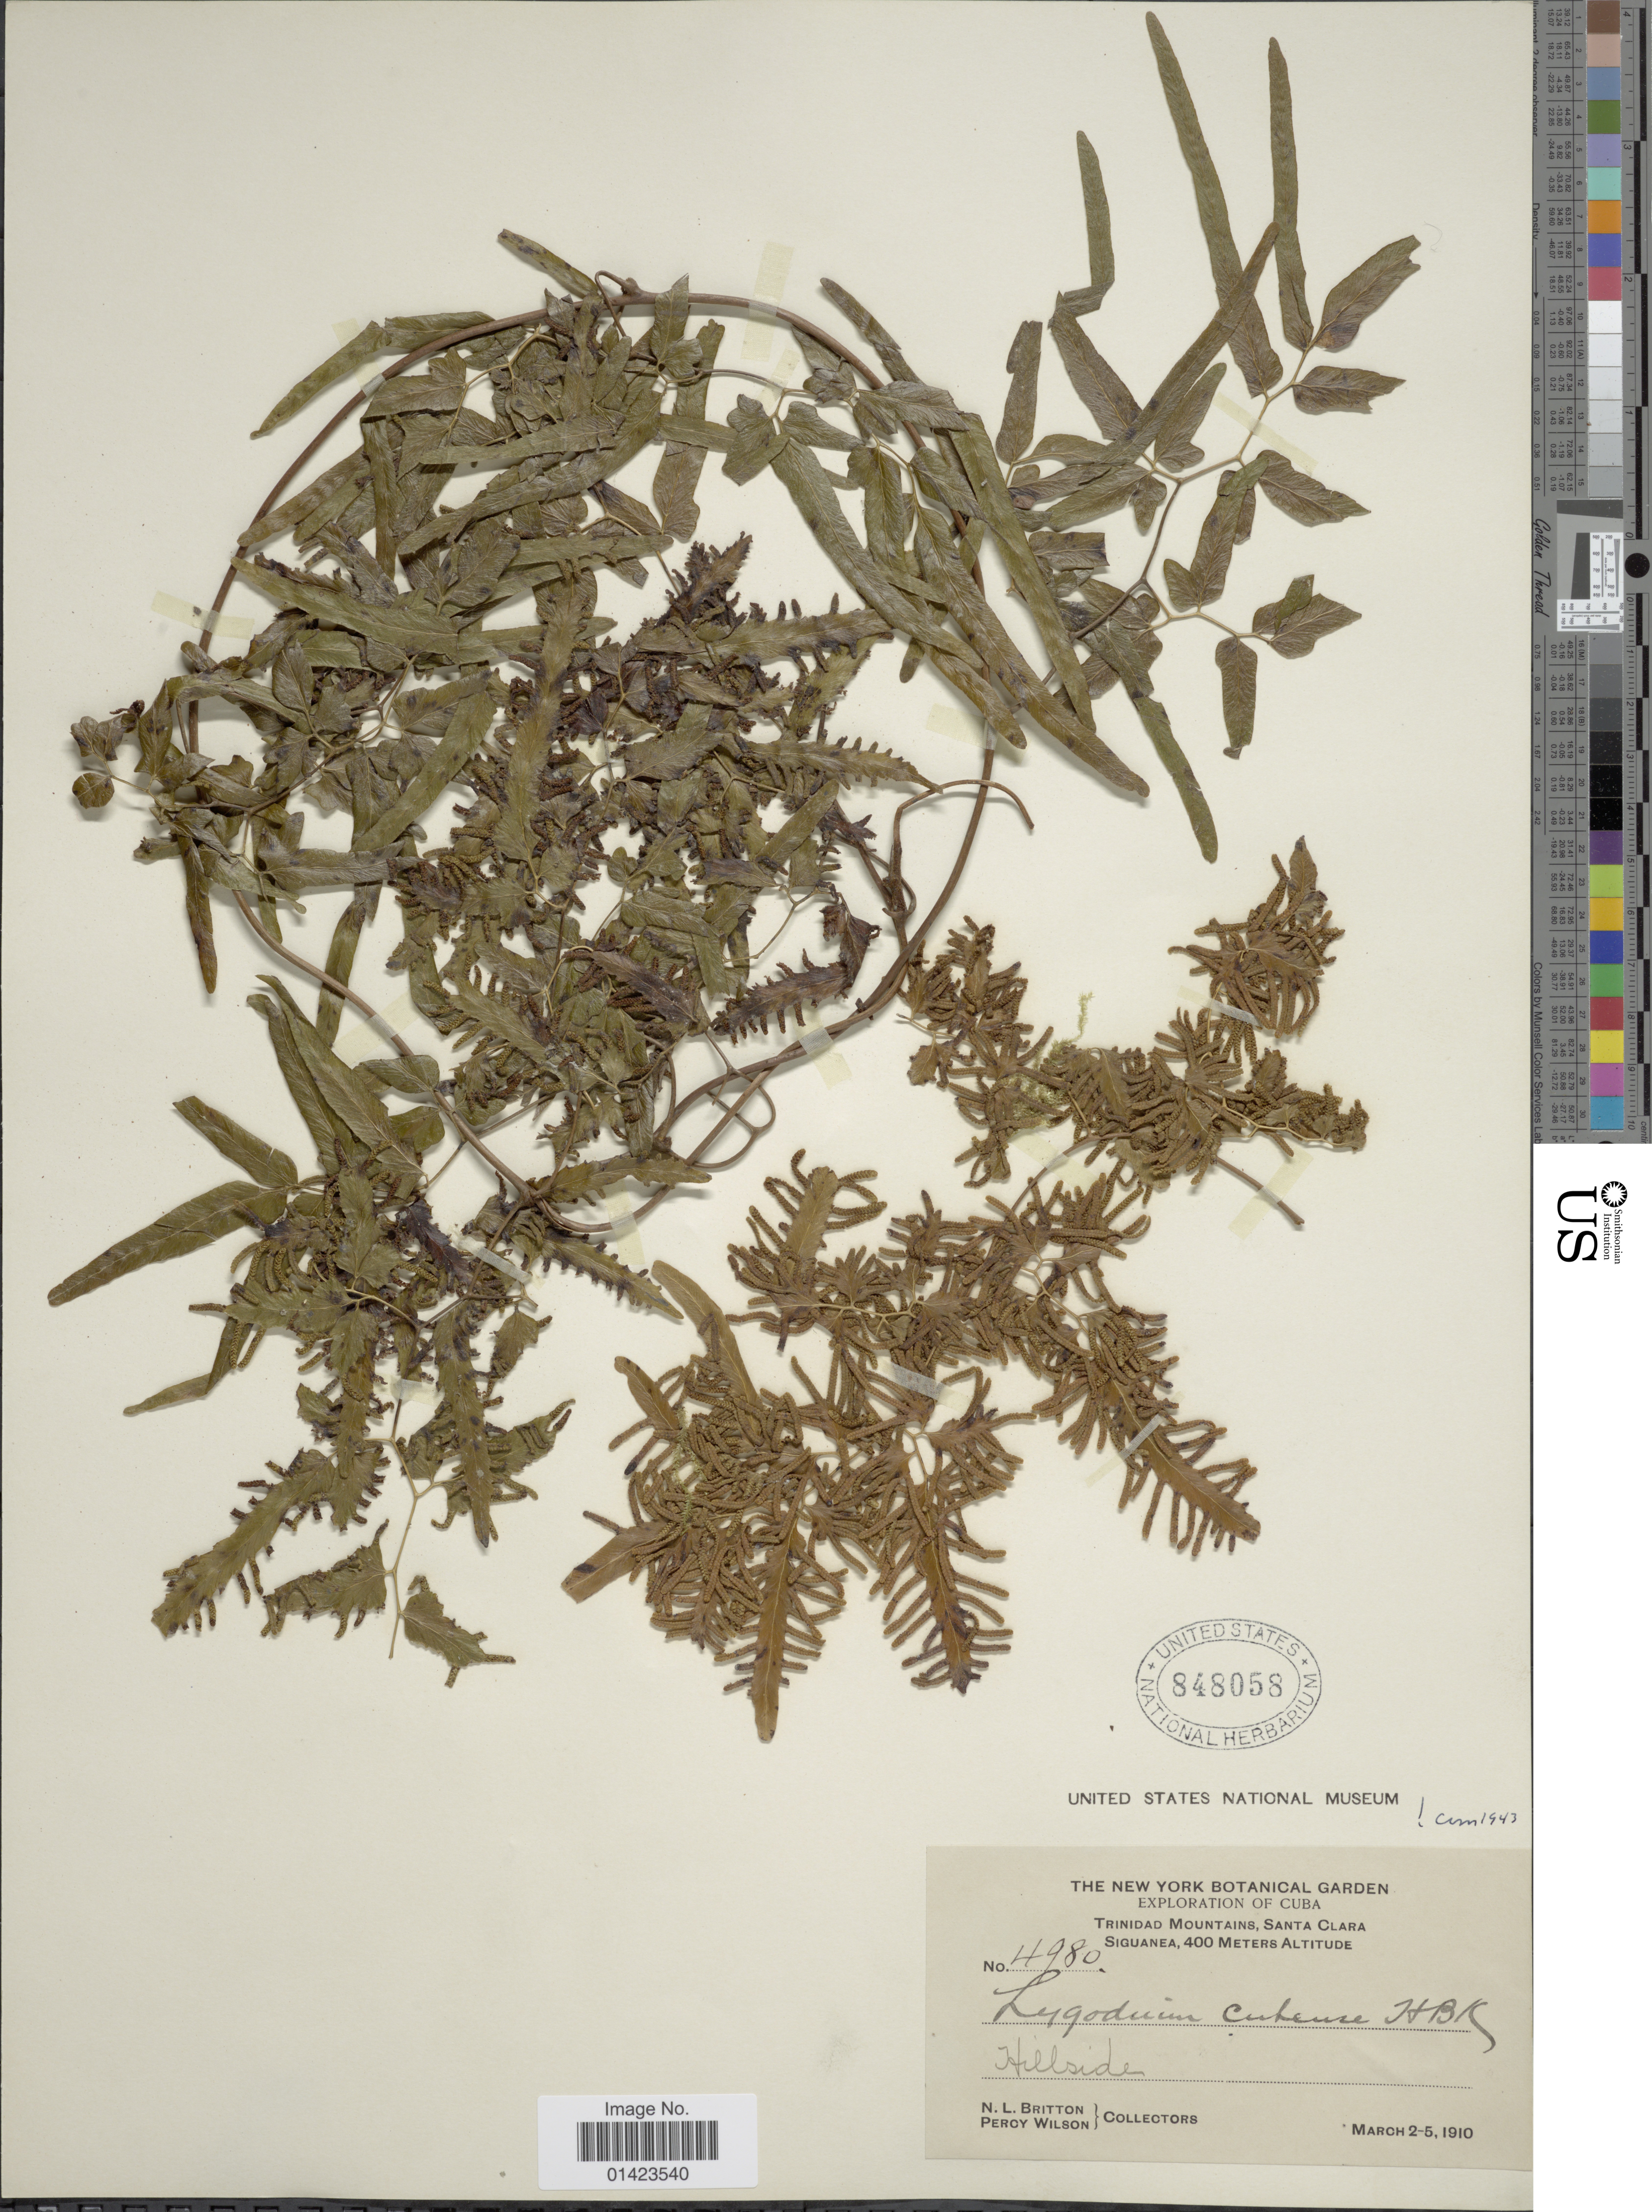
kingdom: Plantae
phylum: Tracheophyta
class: Polypodiopsida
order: Schizaeales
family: Lygodiaceae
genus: Lygodium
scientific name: Lygodium cubense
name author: Kunth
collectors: N. Britton & P. Wilson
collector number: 4980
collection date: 1910-03-02/1910-03-05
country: Cuba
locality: Trinidad Mountains, Santa Clara, Siguanea, hillside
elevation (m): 400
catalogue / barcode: US 848058